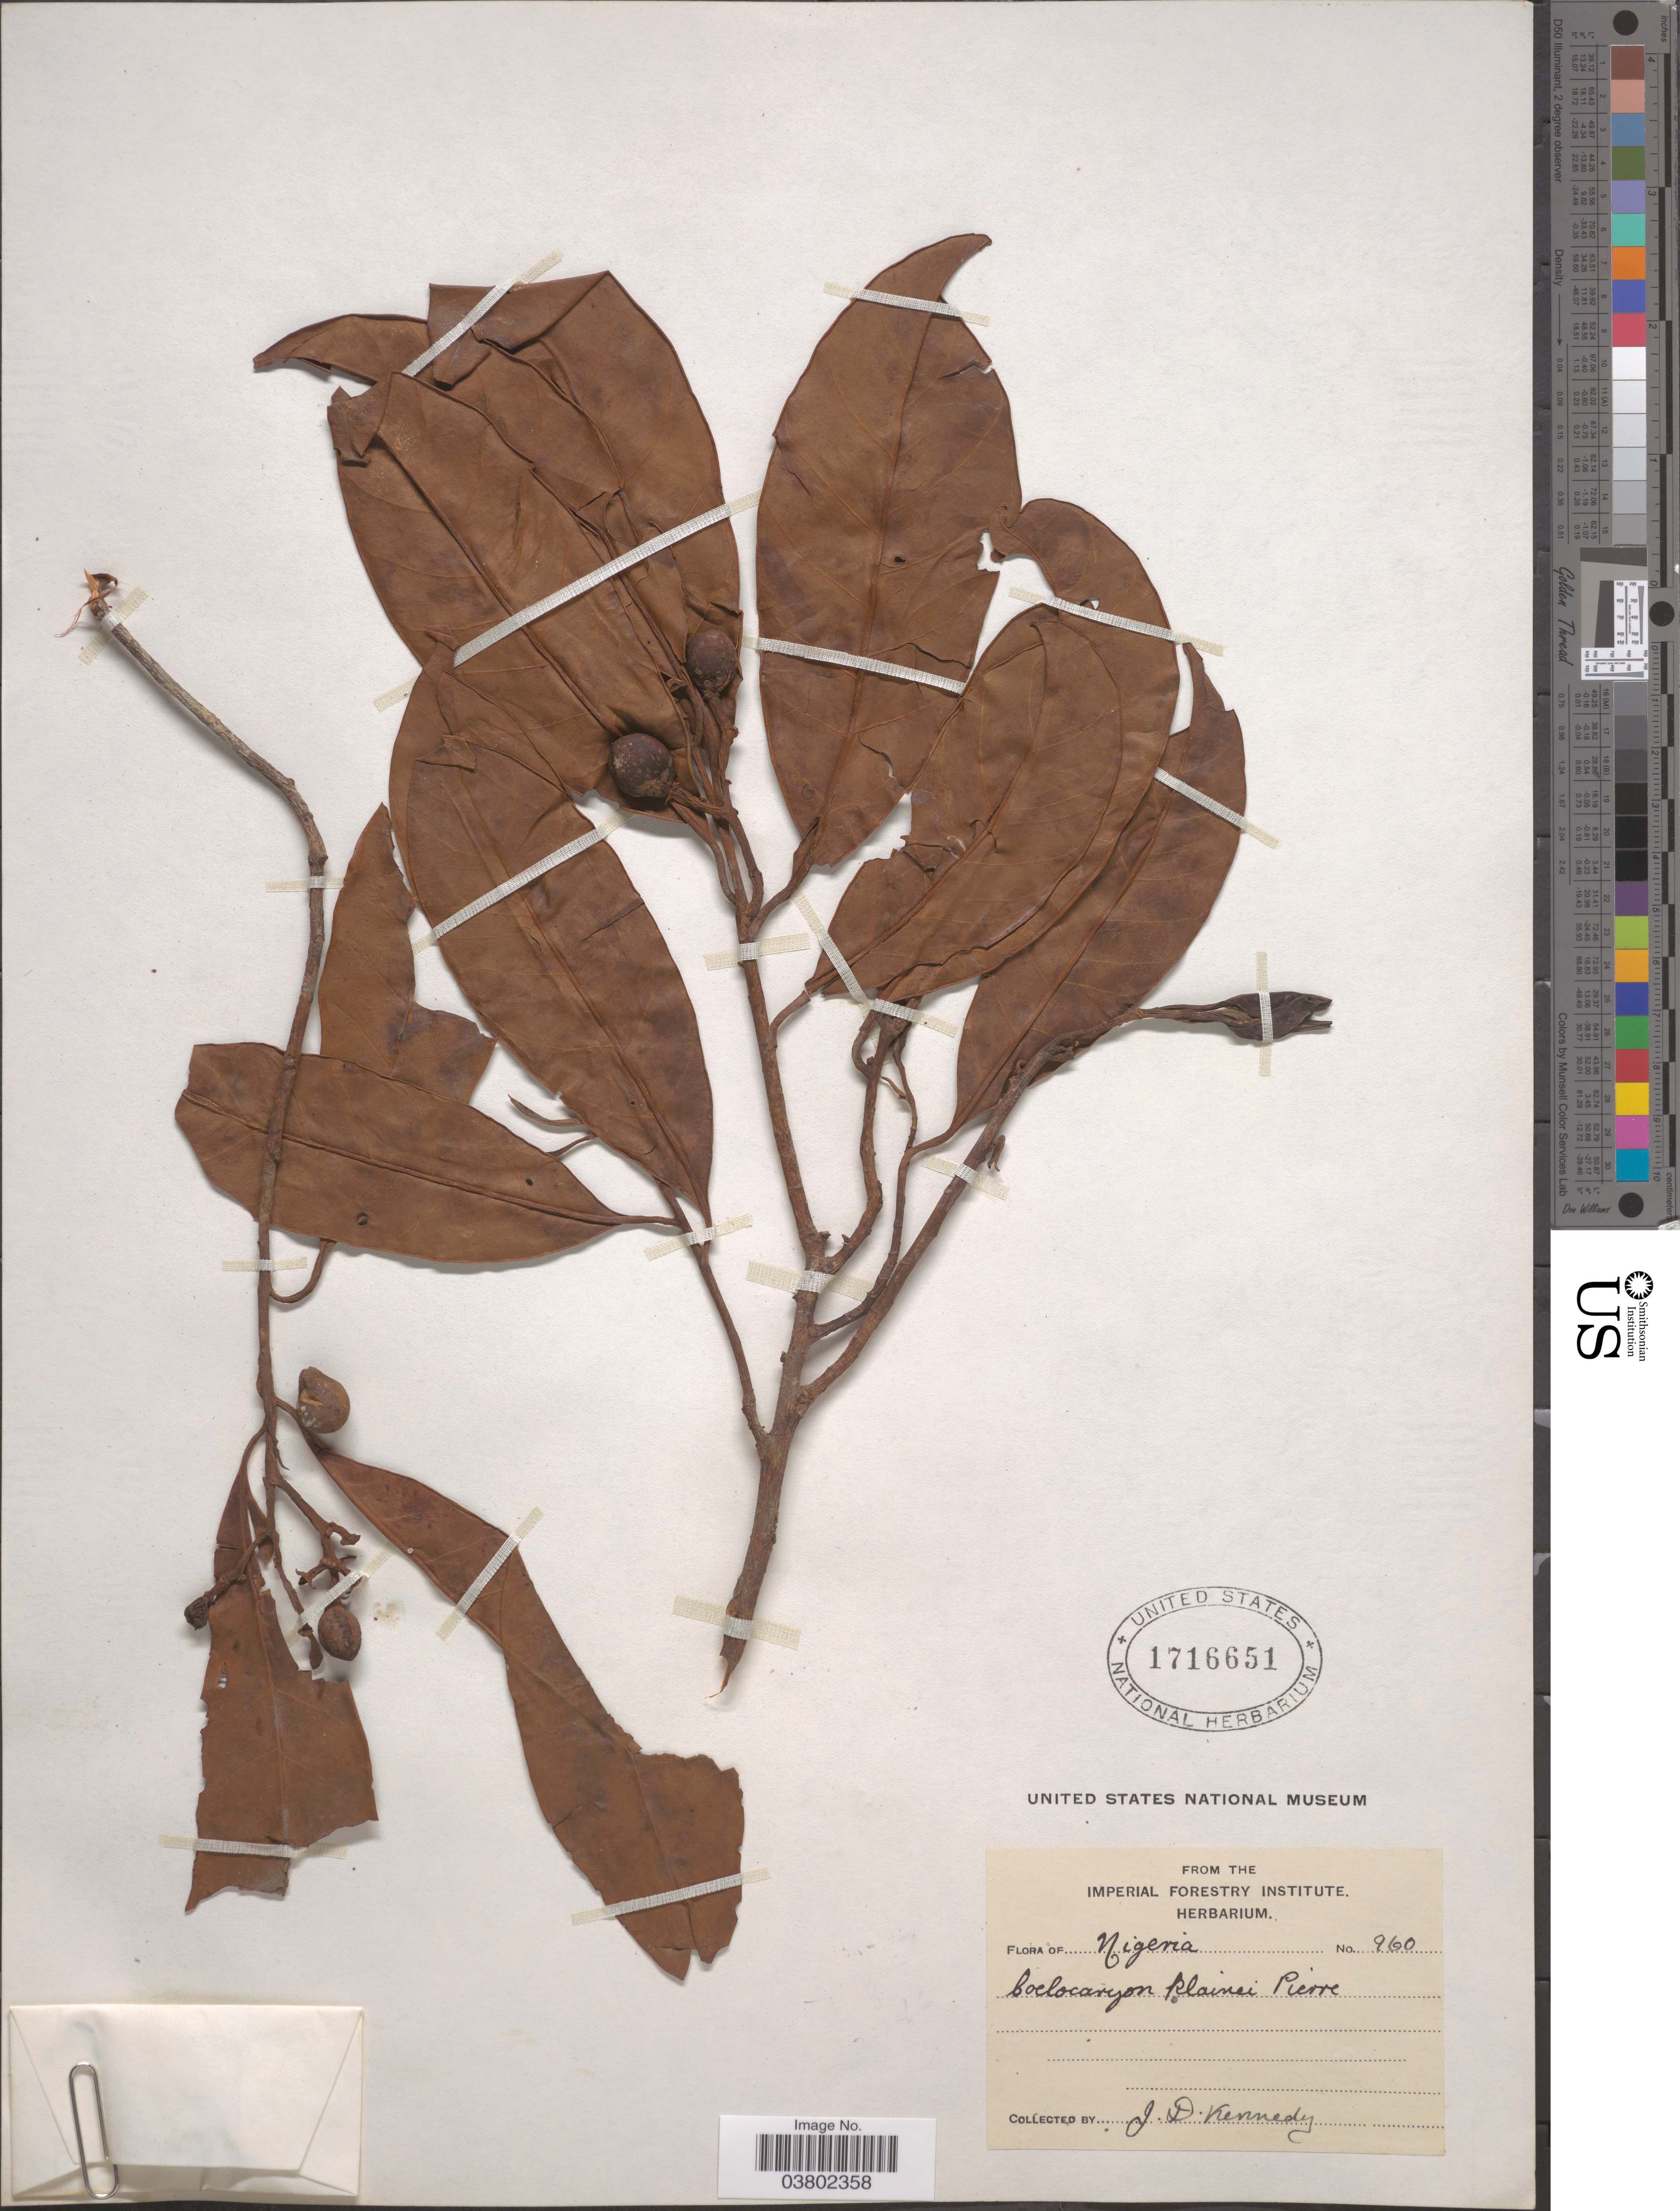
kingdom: Plantae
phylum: Tracheophyta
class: Magnoliopsida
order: Magnoliales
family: Myristicaceae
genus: Coelocaryon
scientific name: Coelocaryon klainei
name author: Pierre ex Heckel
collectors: J. D. Kennedy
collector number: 960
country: Nigeria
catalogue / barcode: US 1716651